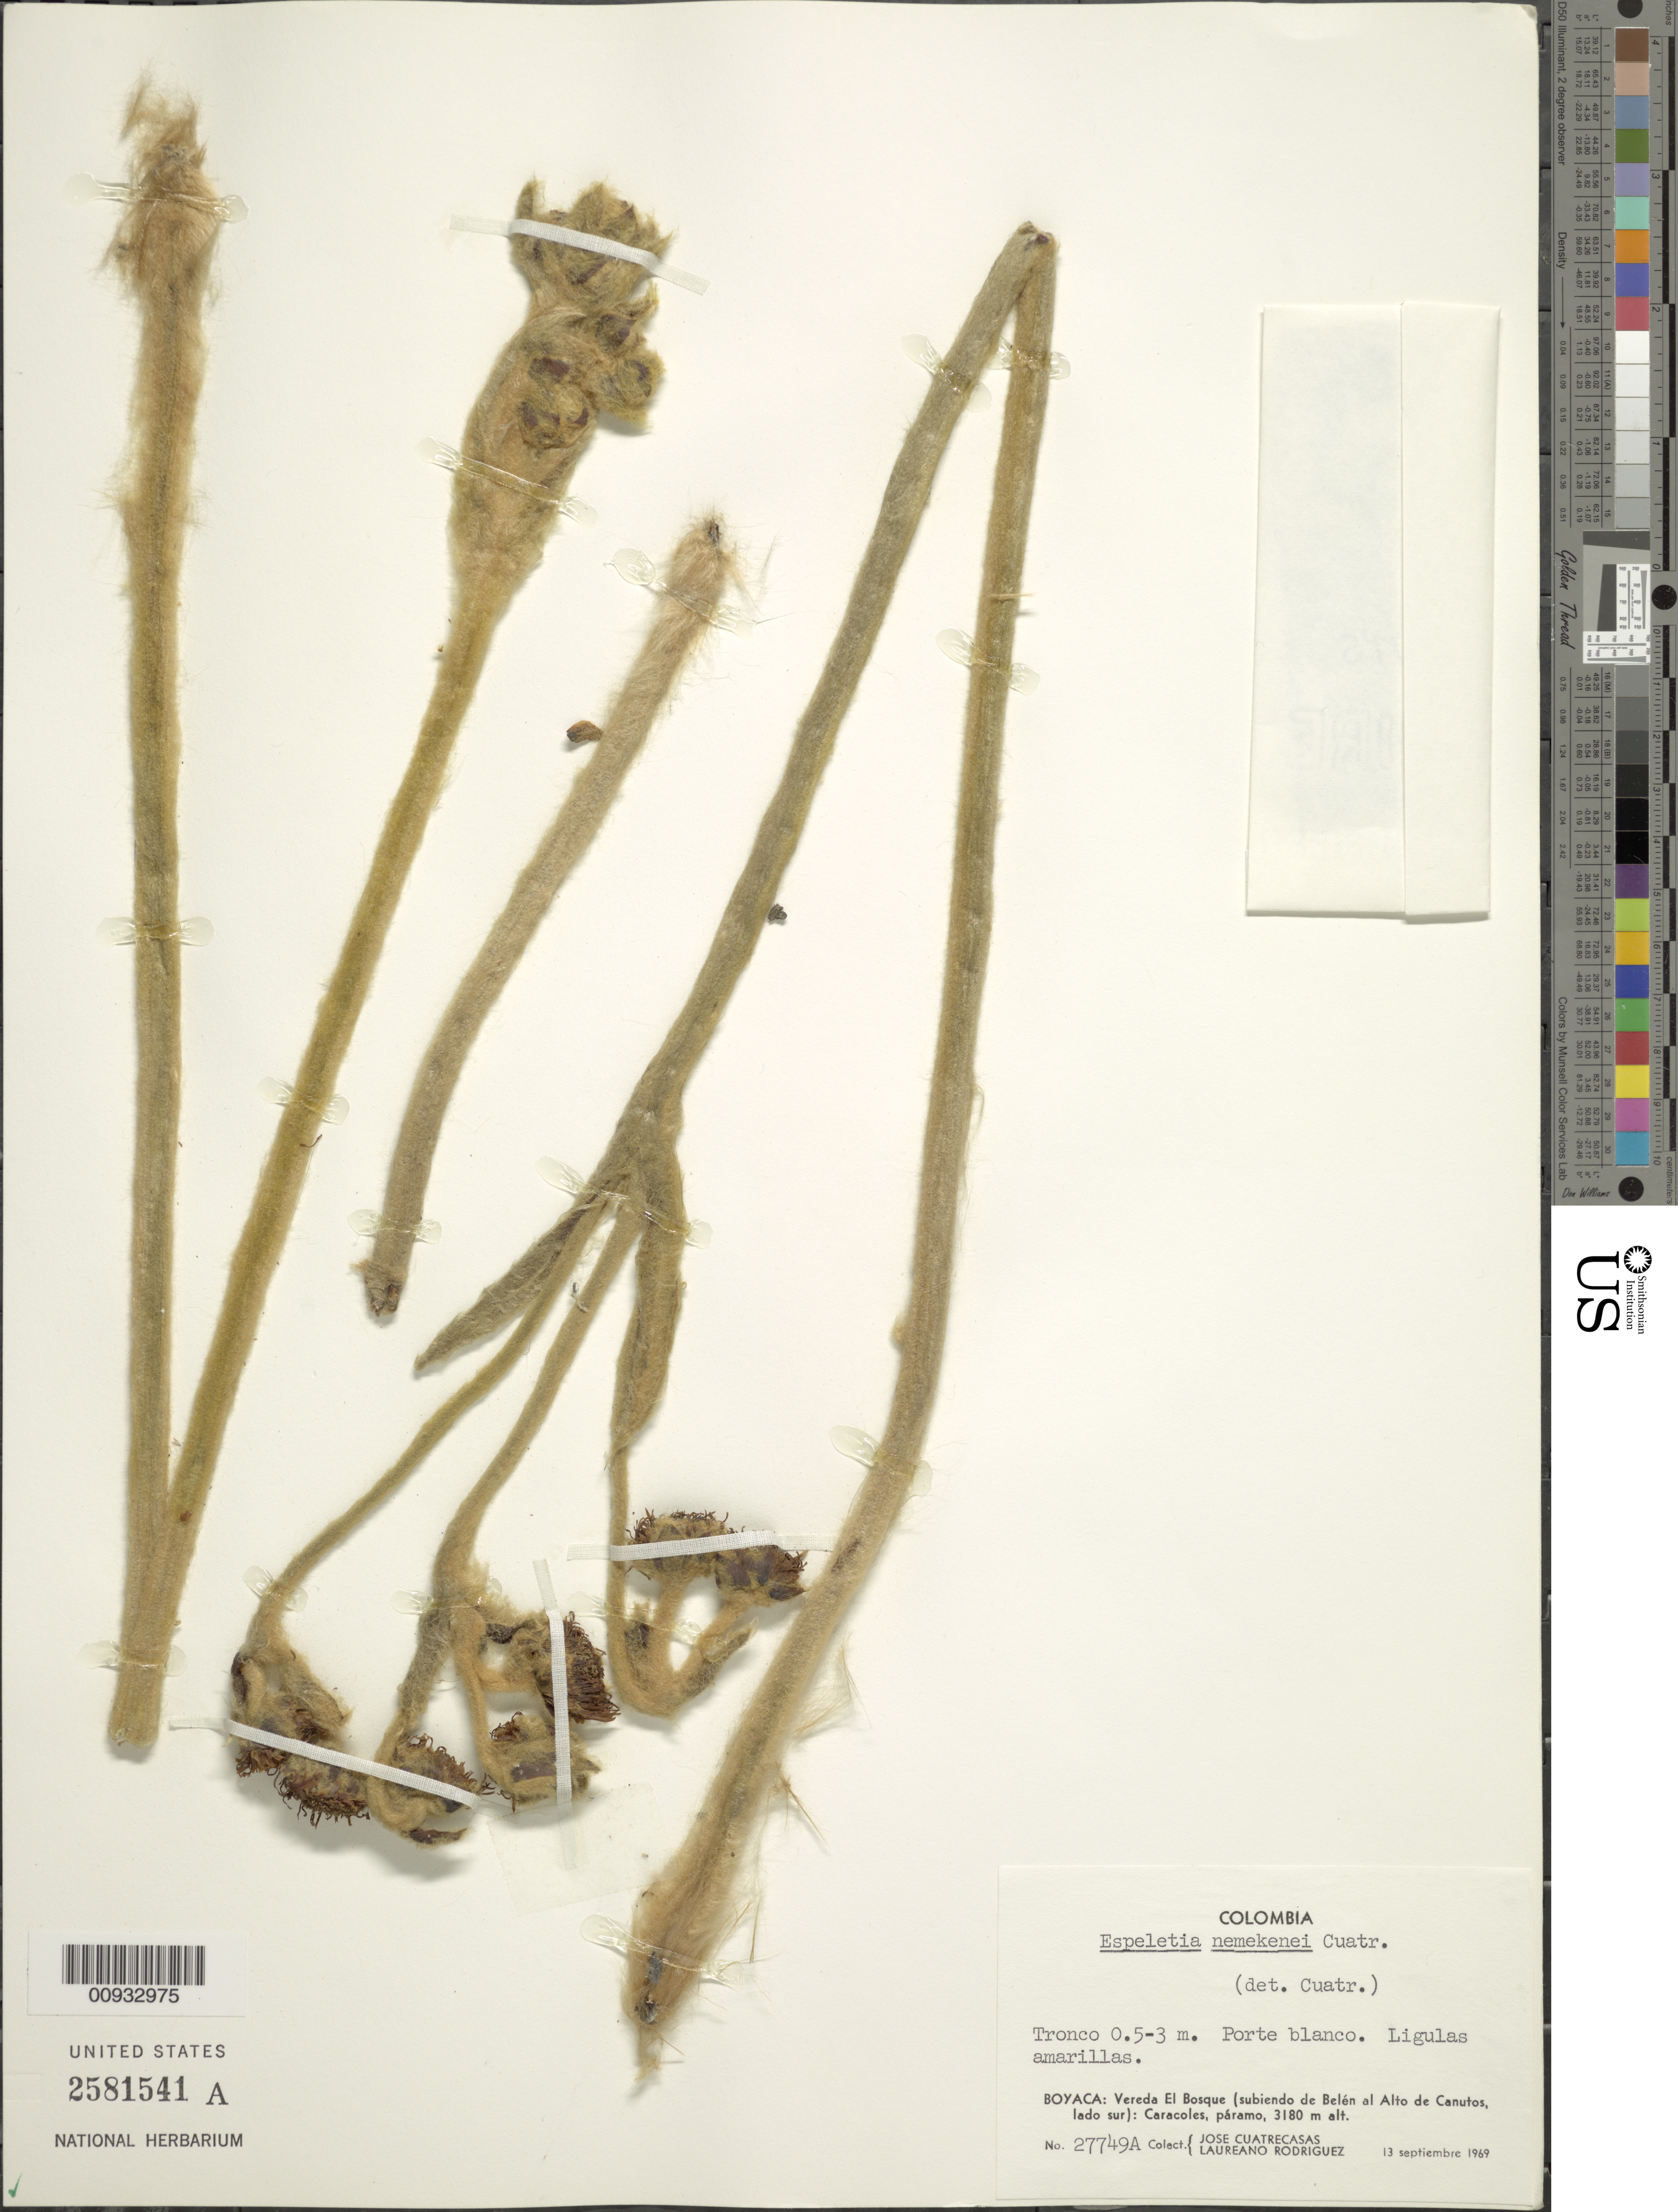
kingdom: Plantae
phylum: Tracheophyta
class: Magnoliopsida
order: Asterales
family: Asteraceae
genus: Espeletia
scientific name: Espeletia nemekenei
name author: Cuatrec.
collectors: J. Cuatrecasas & L. Rodriguez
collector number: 27749A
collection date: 1969-09-13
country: Colombia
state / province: Boyacá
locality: Vereda El Bosque (subiendo de Belen al Alto de Canutos, lado sur), Caracoles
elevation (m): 3180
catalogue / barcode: US 2581541A